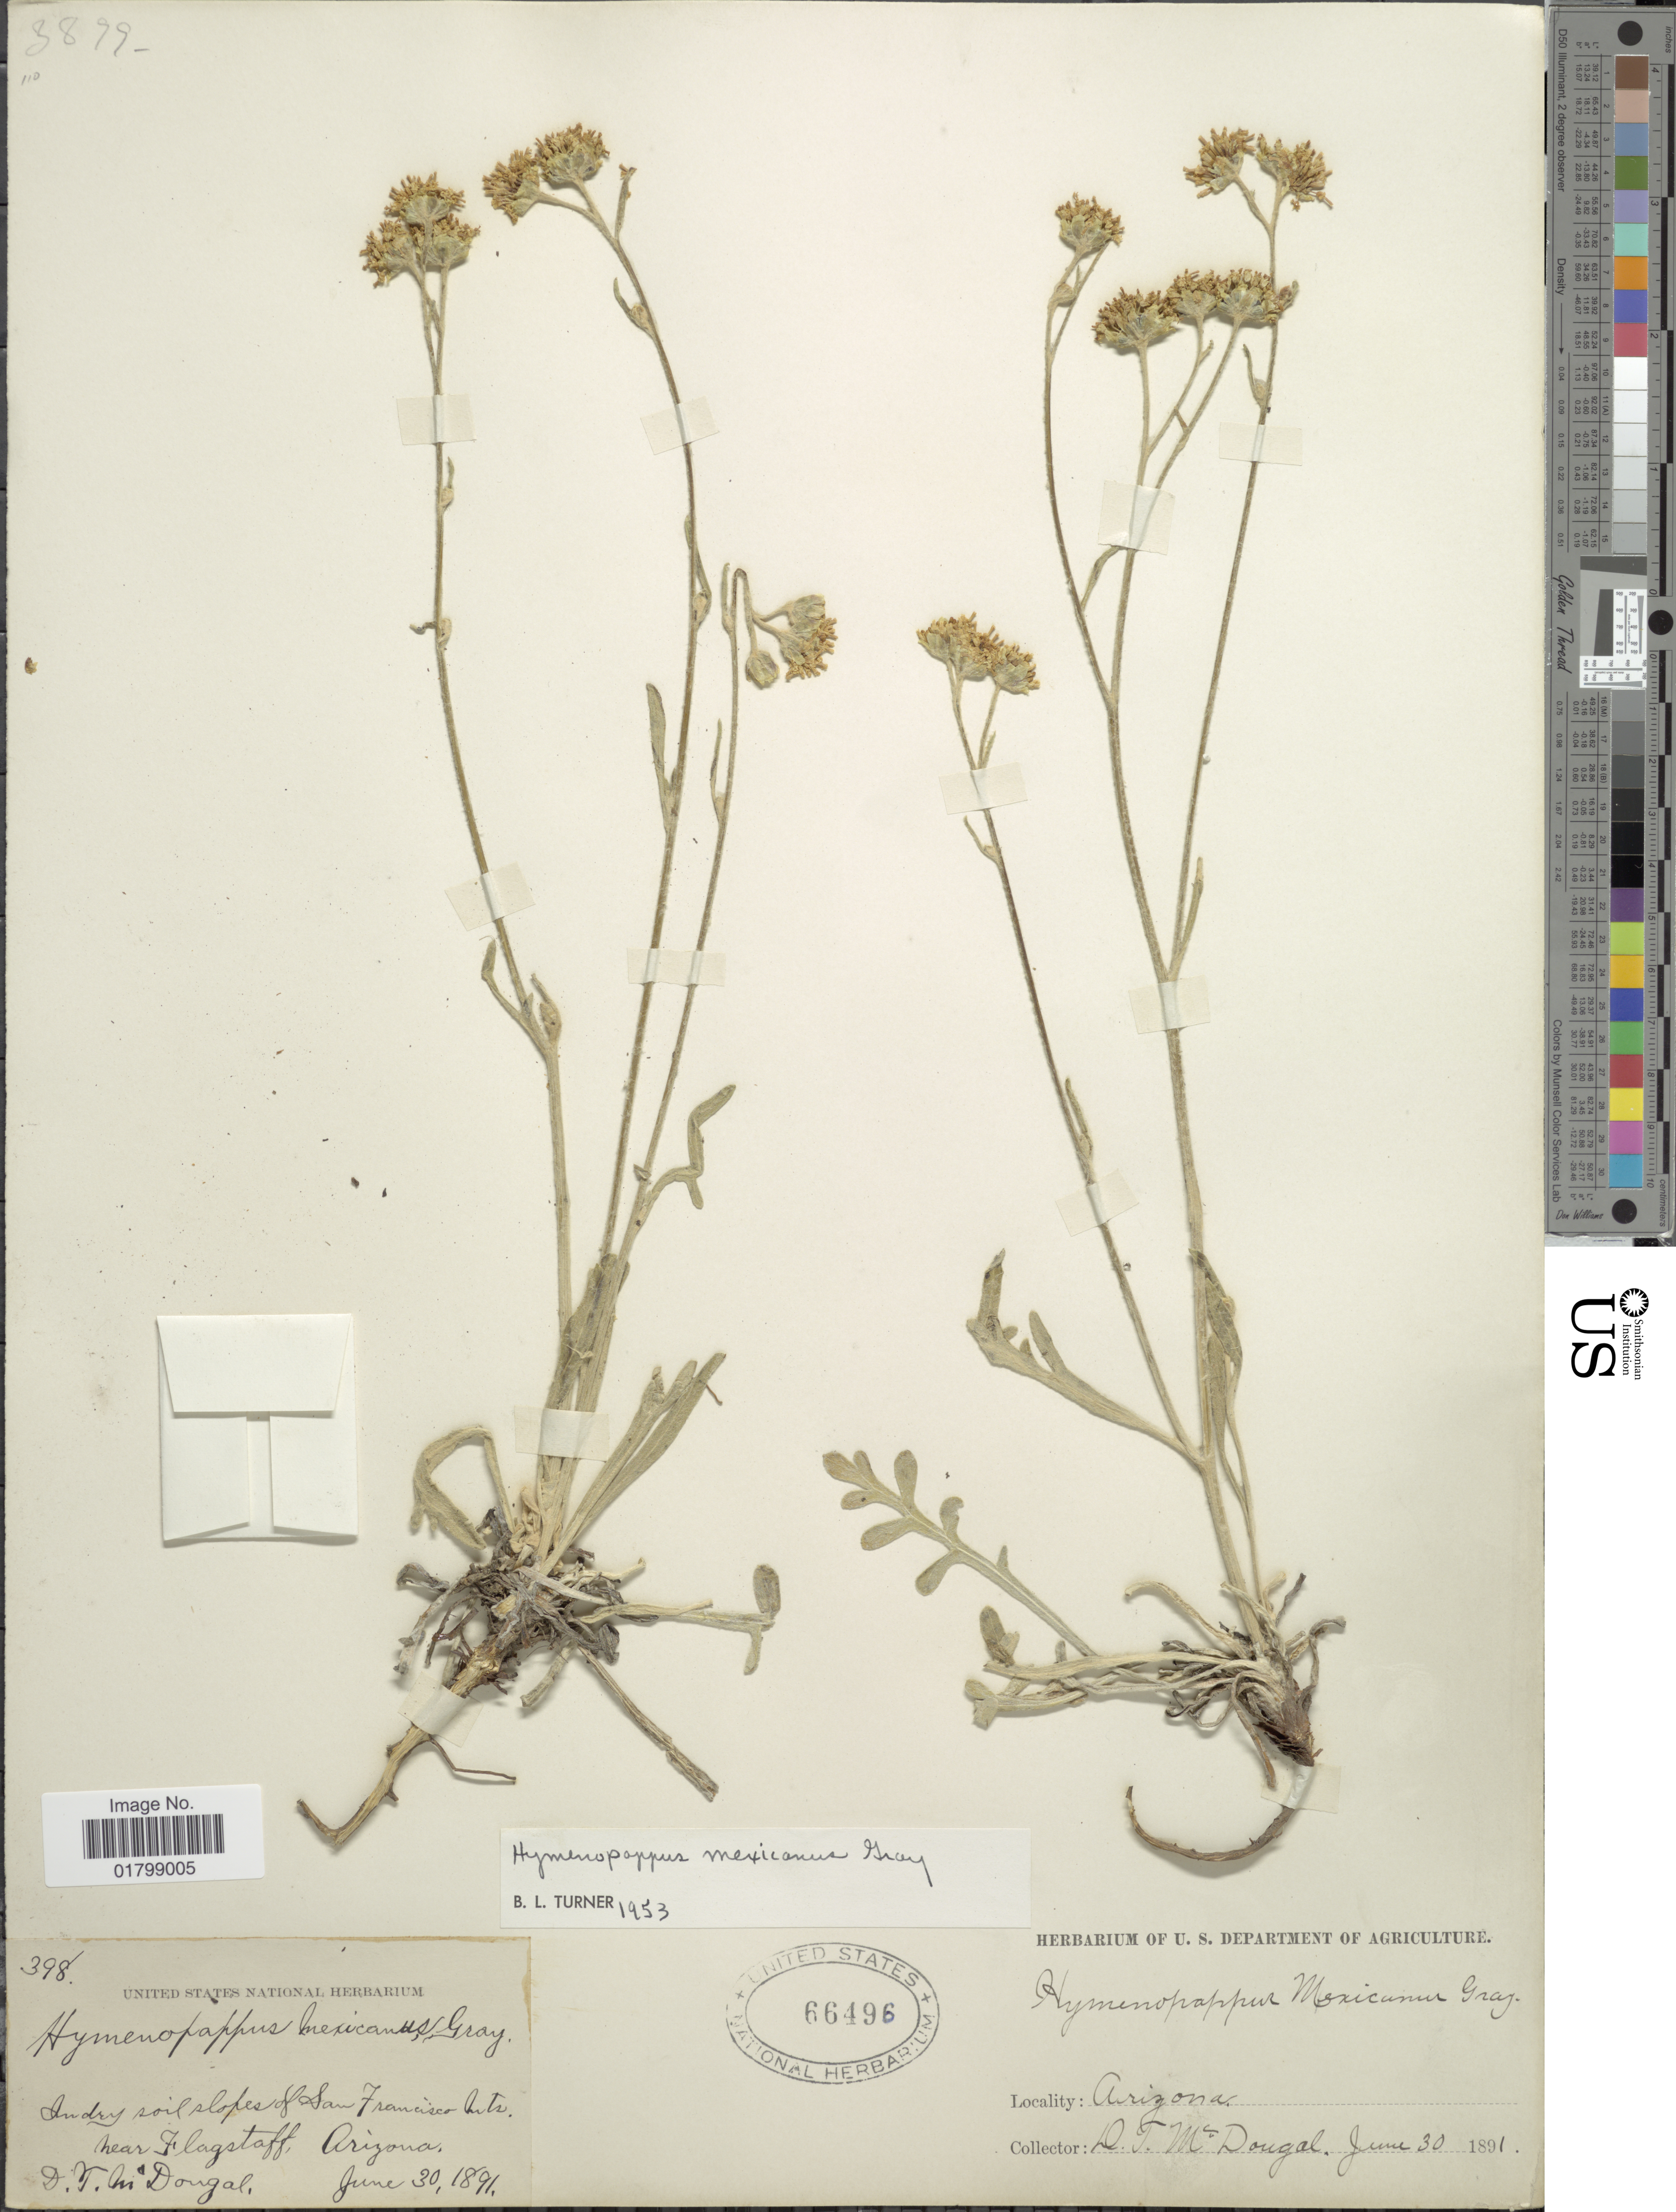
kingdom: Plantae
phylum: Tracheophyta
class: Magnoliopsida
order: Asterales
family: Asteraceae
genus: Hymenopappus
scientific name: Hymenopappus mexicanus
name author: A. Gray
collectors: D. McDougal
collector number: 398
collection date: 1891-06-30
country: United States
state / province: Arizona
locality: San Francisco Mts, near Flagstaff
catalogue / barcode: US 66496